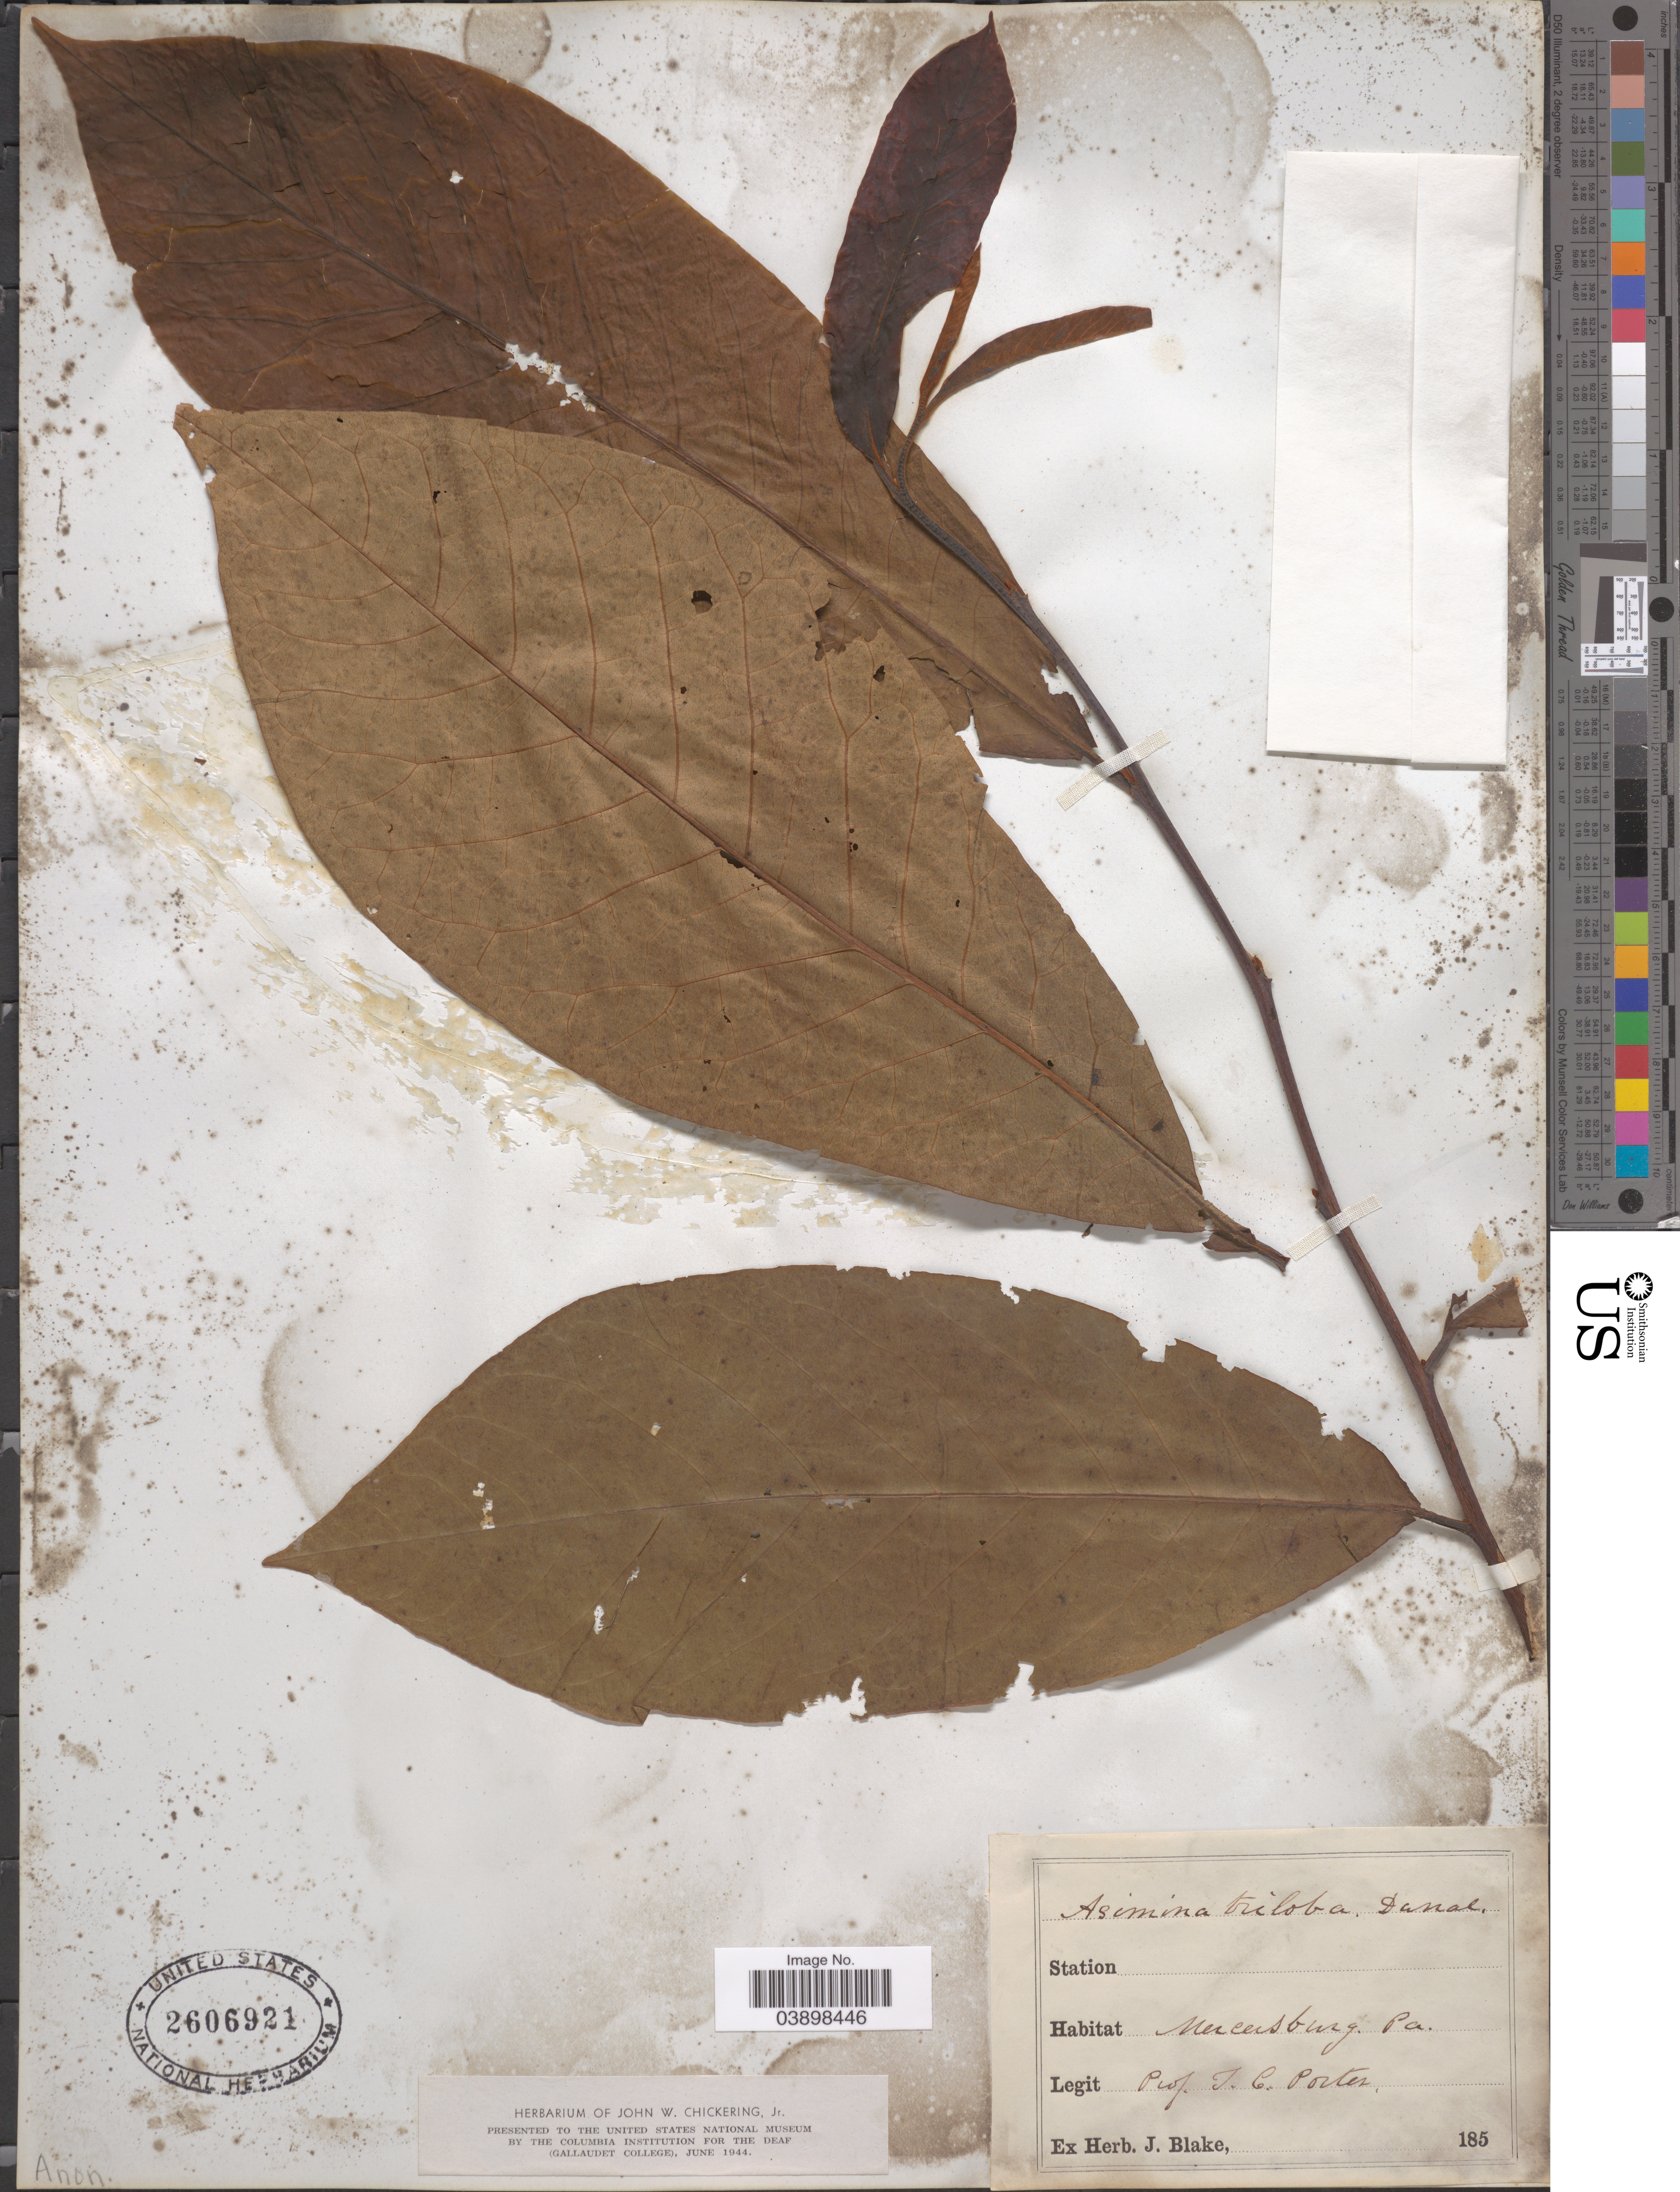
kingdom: Plantae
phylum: Tracheophyta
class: Magnoliopsida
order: Magnoliales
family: Annonaceae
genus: Asimina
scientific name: Asimina triloba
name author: (L.) Dunal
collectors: T. Porter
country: United States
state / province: Pennsylvania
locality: Mercersburg.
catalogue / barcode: US 2606921